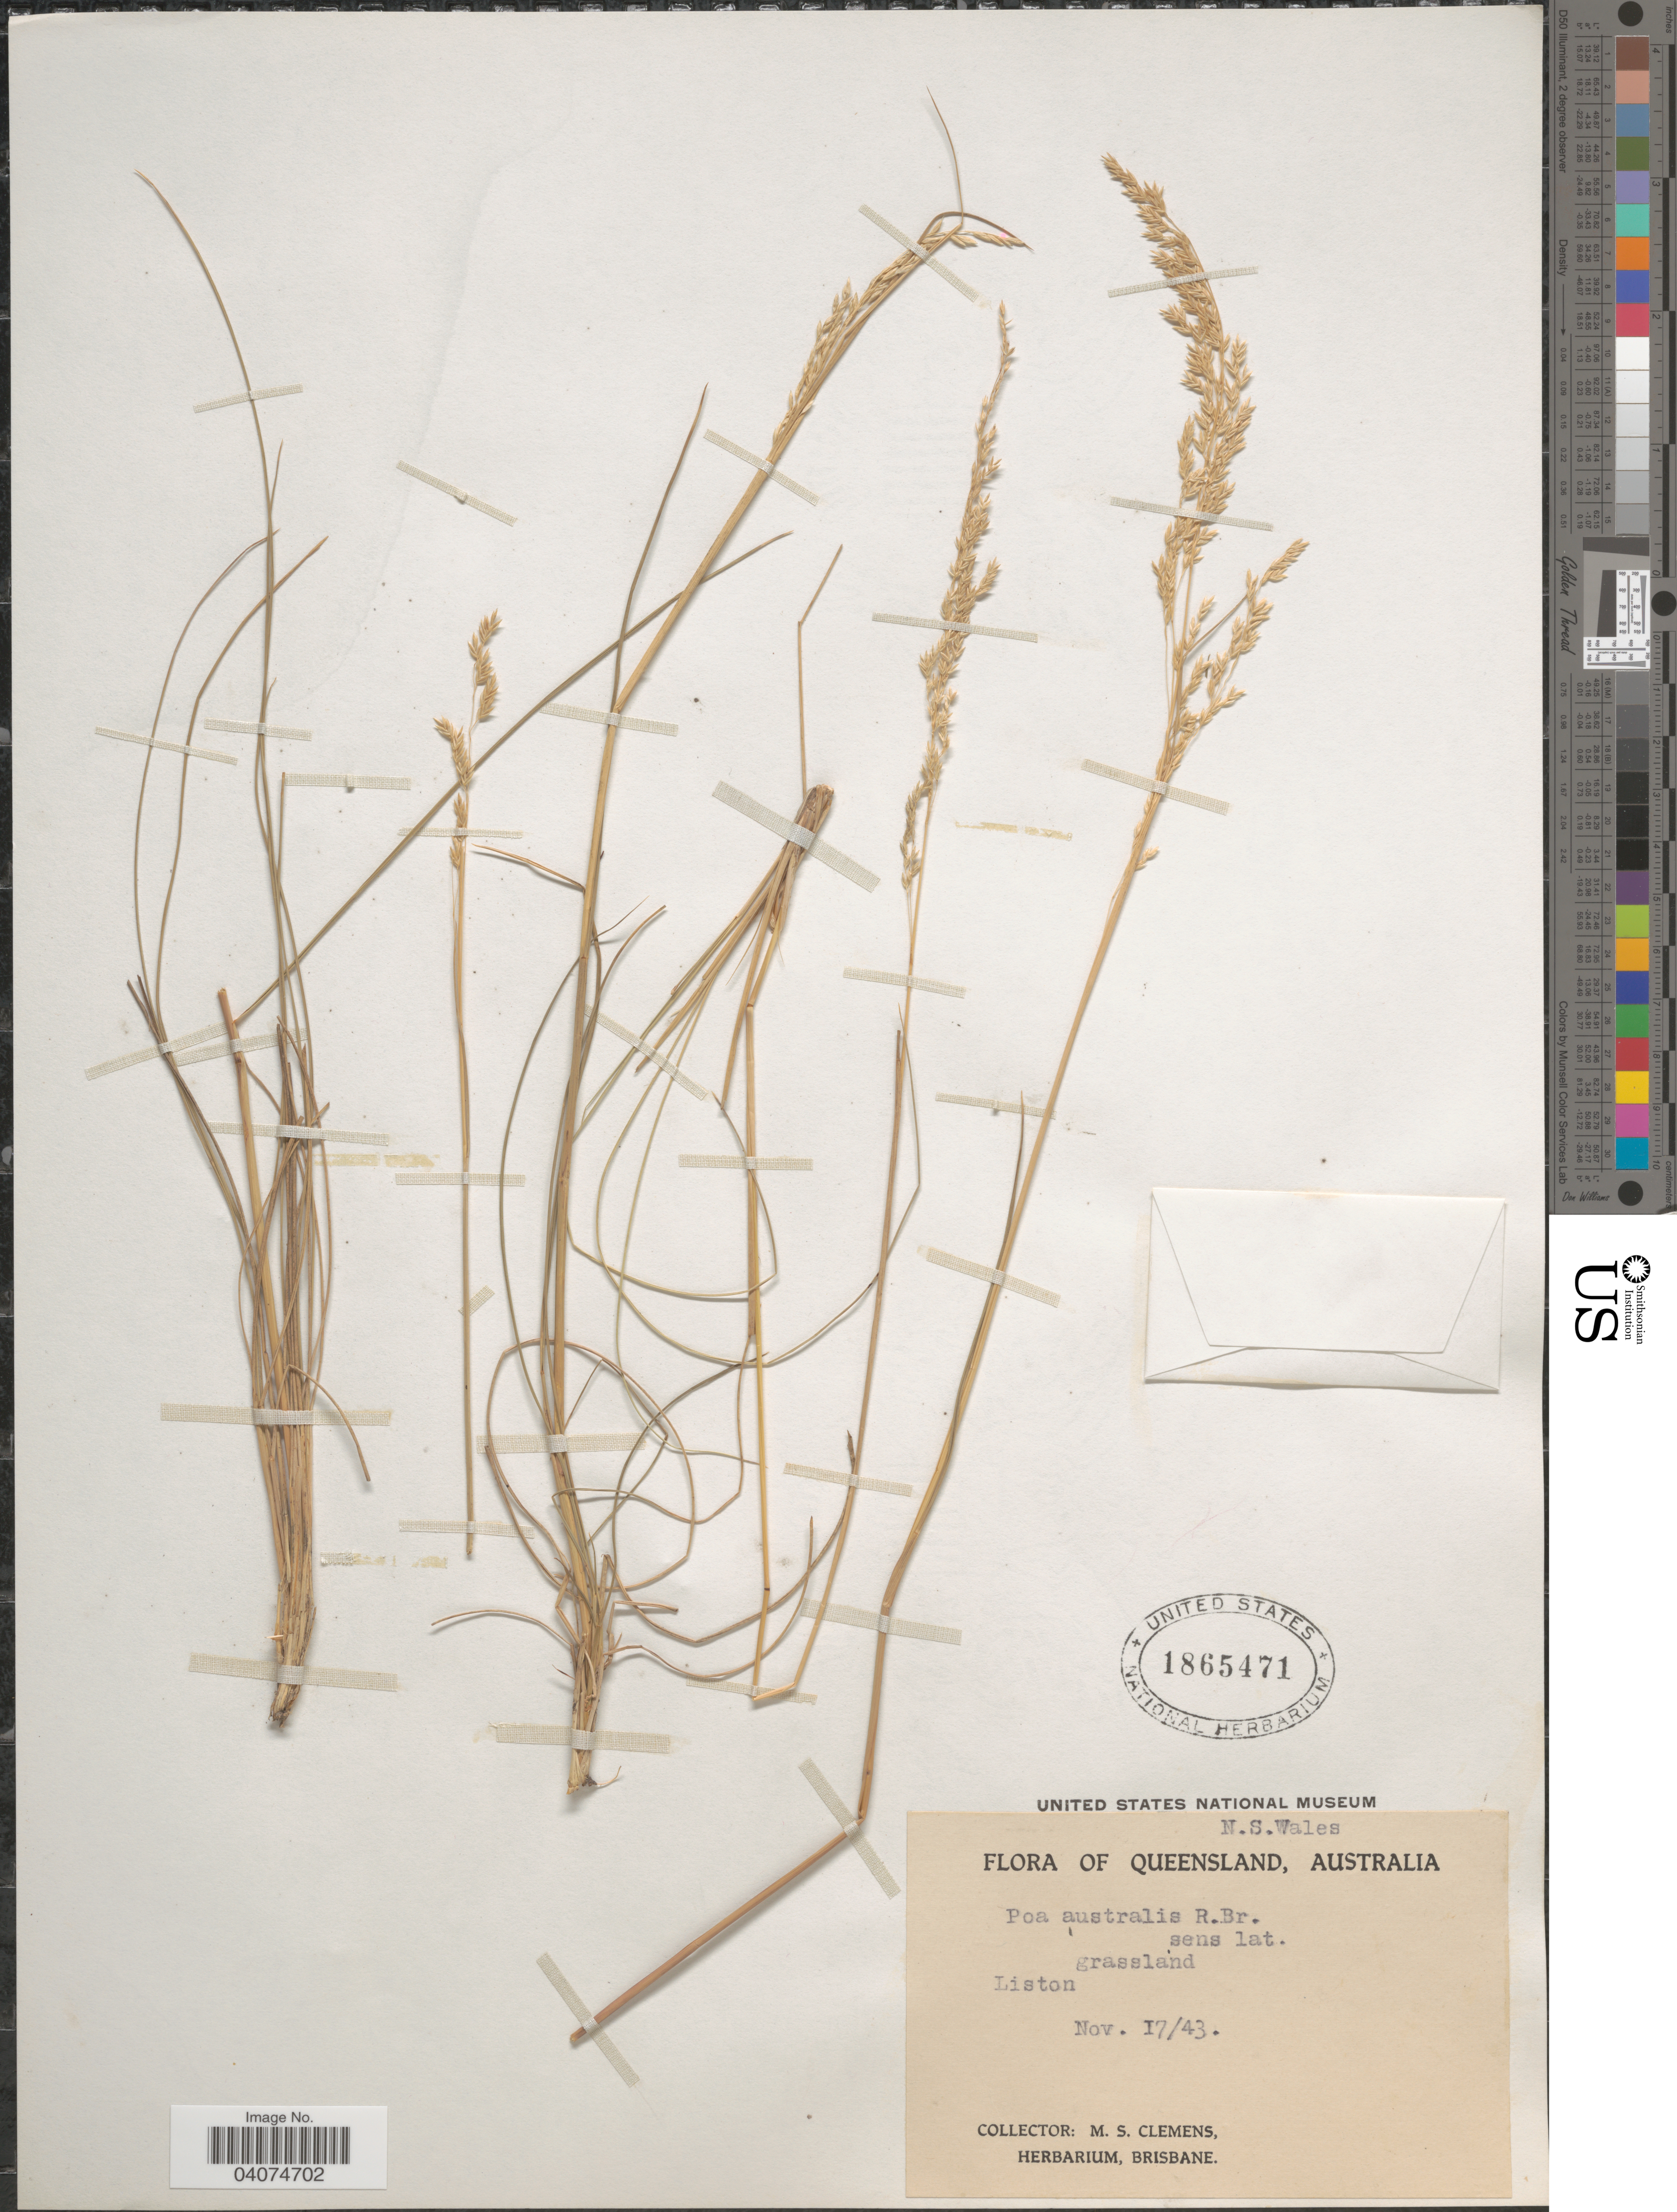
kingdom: Plantae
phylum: Tracheophyta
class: Liliopsida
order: Poales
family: Poaceae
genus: Poa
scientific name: Poa sp.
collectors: M. S. Clemens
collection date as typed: Transcribed d/m/y: 17/11/43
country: Australia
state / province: New South Wales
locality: Liston.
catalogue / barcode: US 1865471